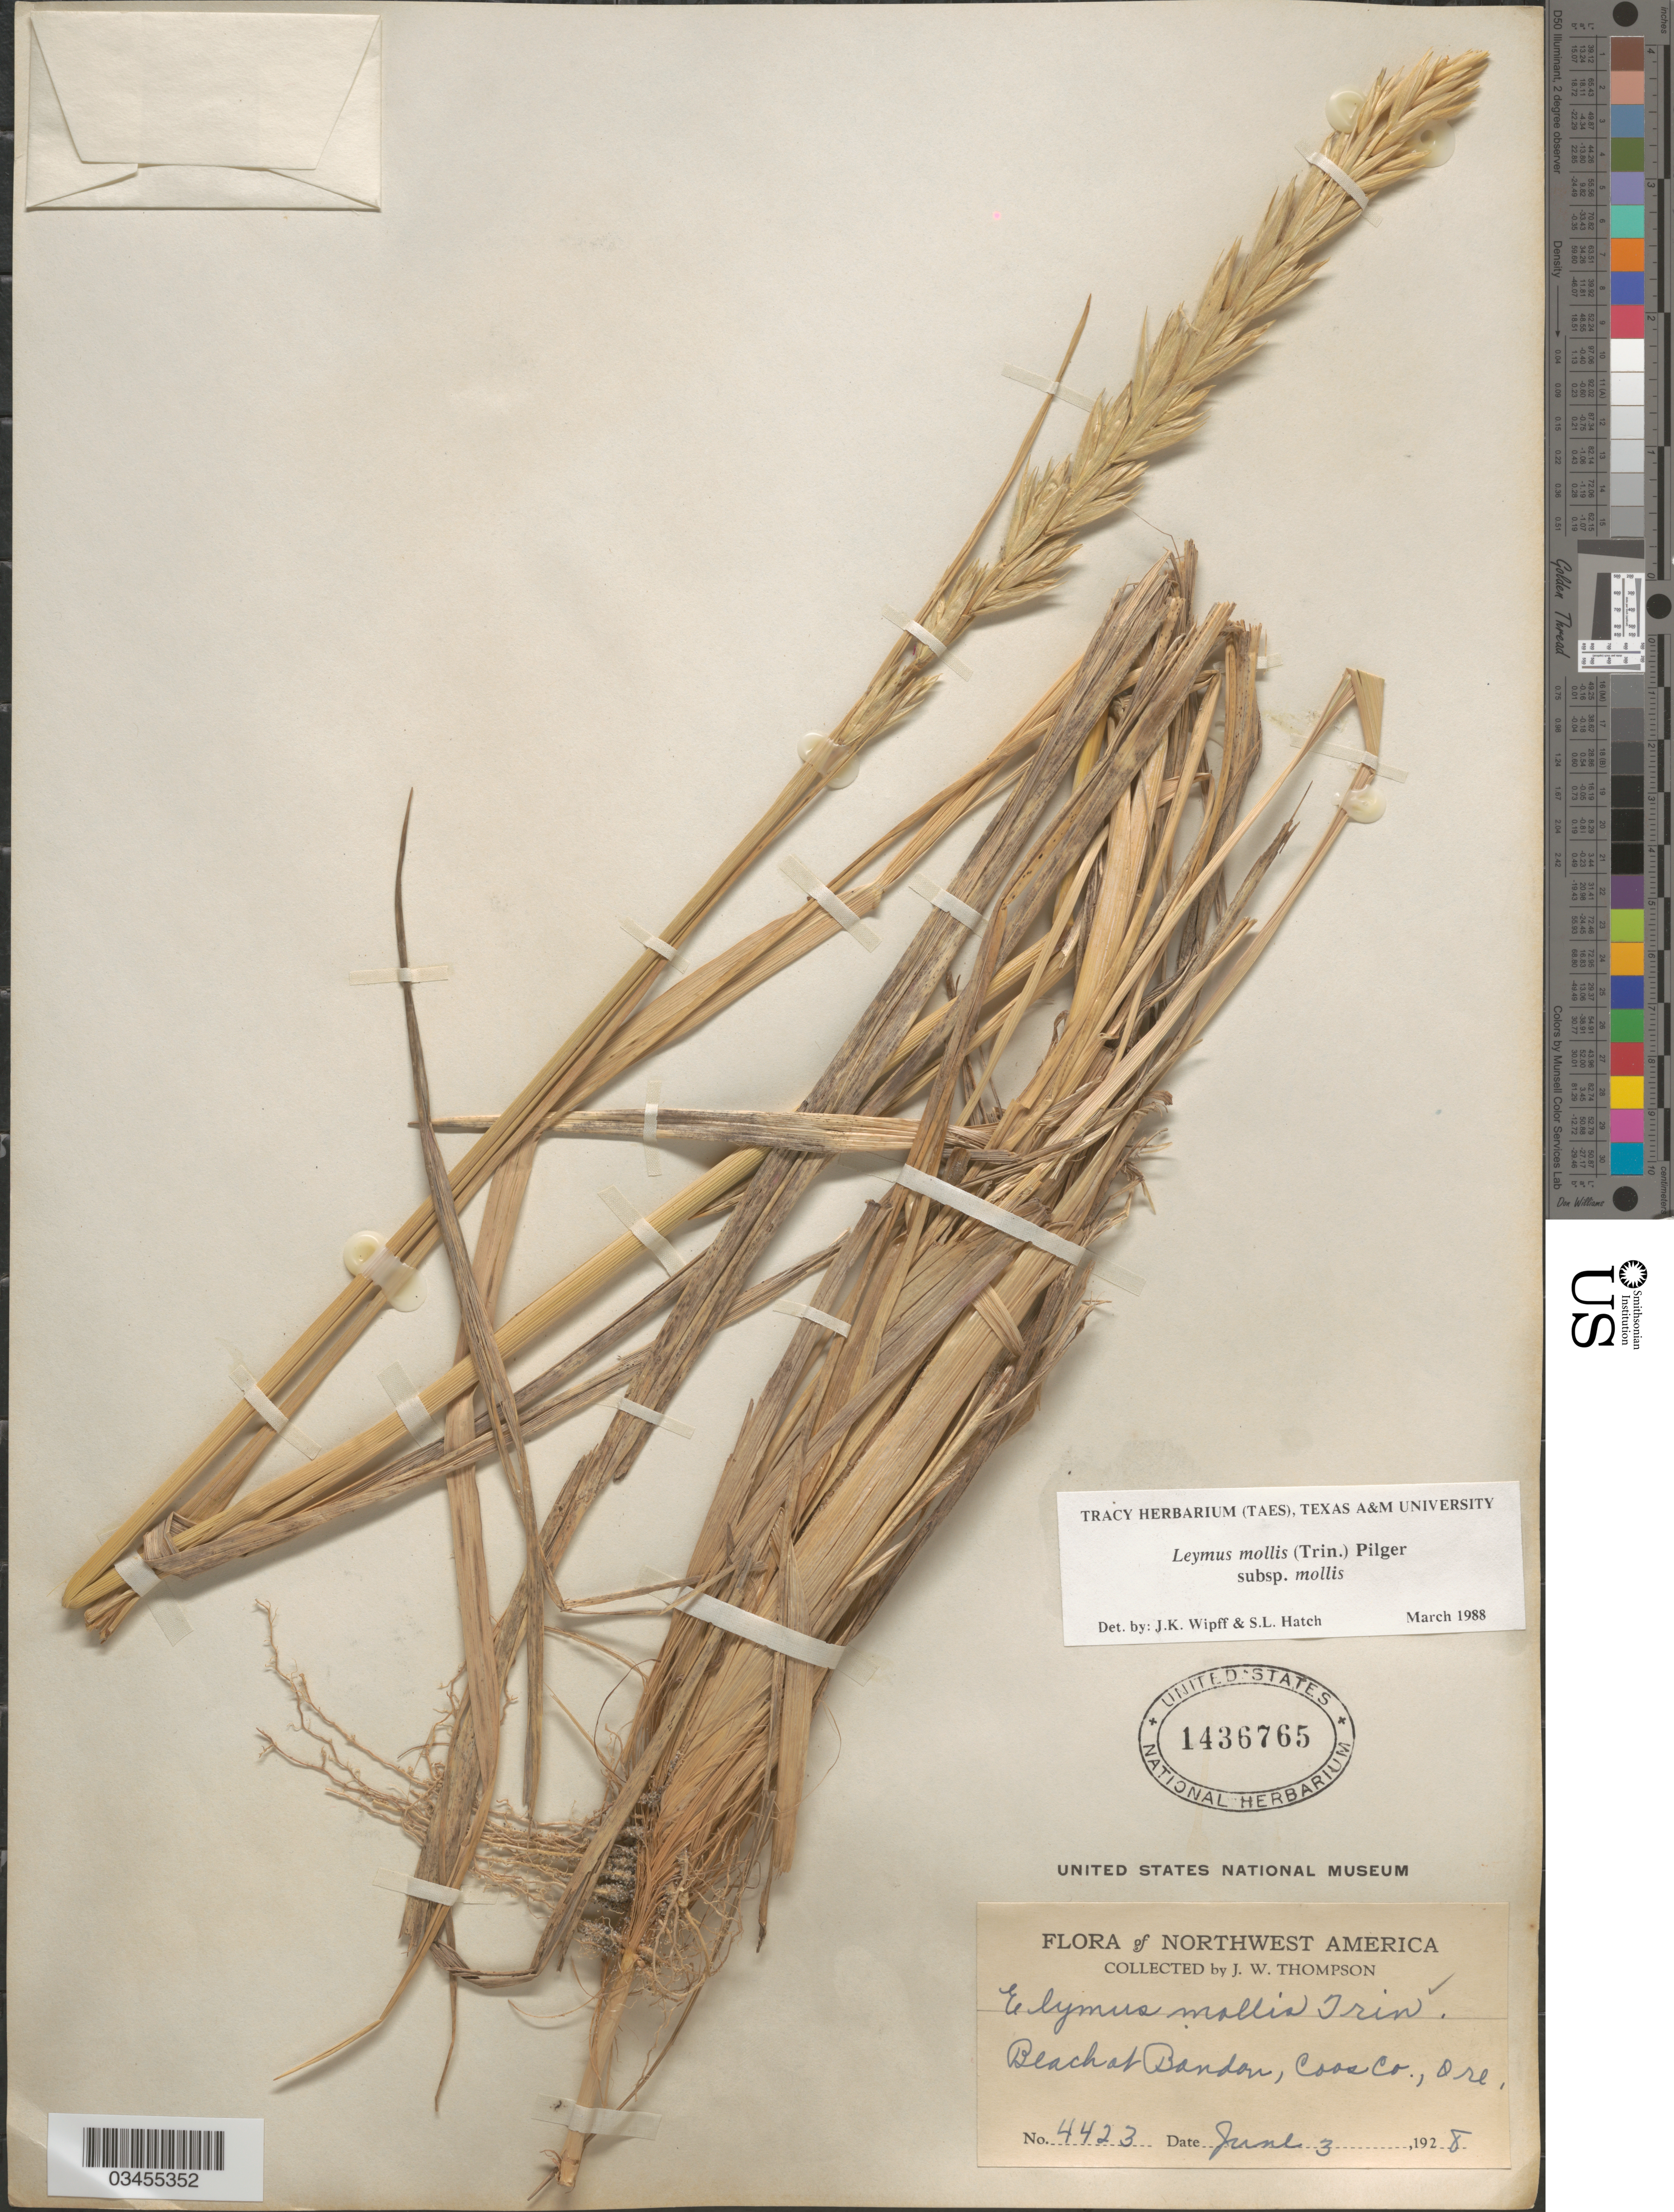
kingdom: Plantae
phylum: Tracheophyta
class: Liliopsida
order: Poales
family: Poaceae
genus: Leymus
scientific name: Leymus mollis subsp. mollis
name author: (Trin.) Pilg.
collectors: J. Thompson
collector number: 4423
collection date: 1928-06-03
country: United States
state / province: Oregon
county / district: Coos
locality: Northwest America. Beach at Bandon, Coos Co.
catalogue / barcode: US 1436765